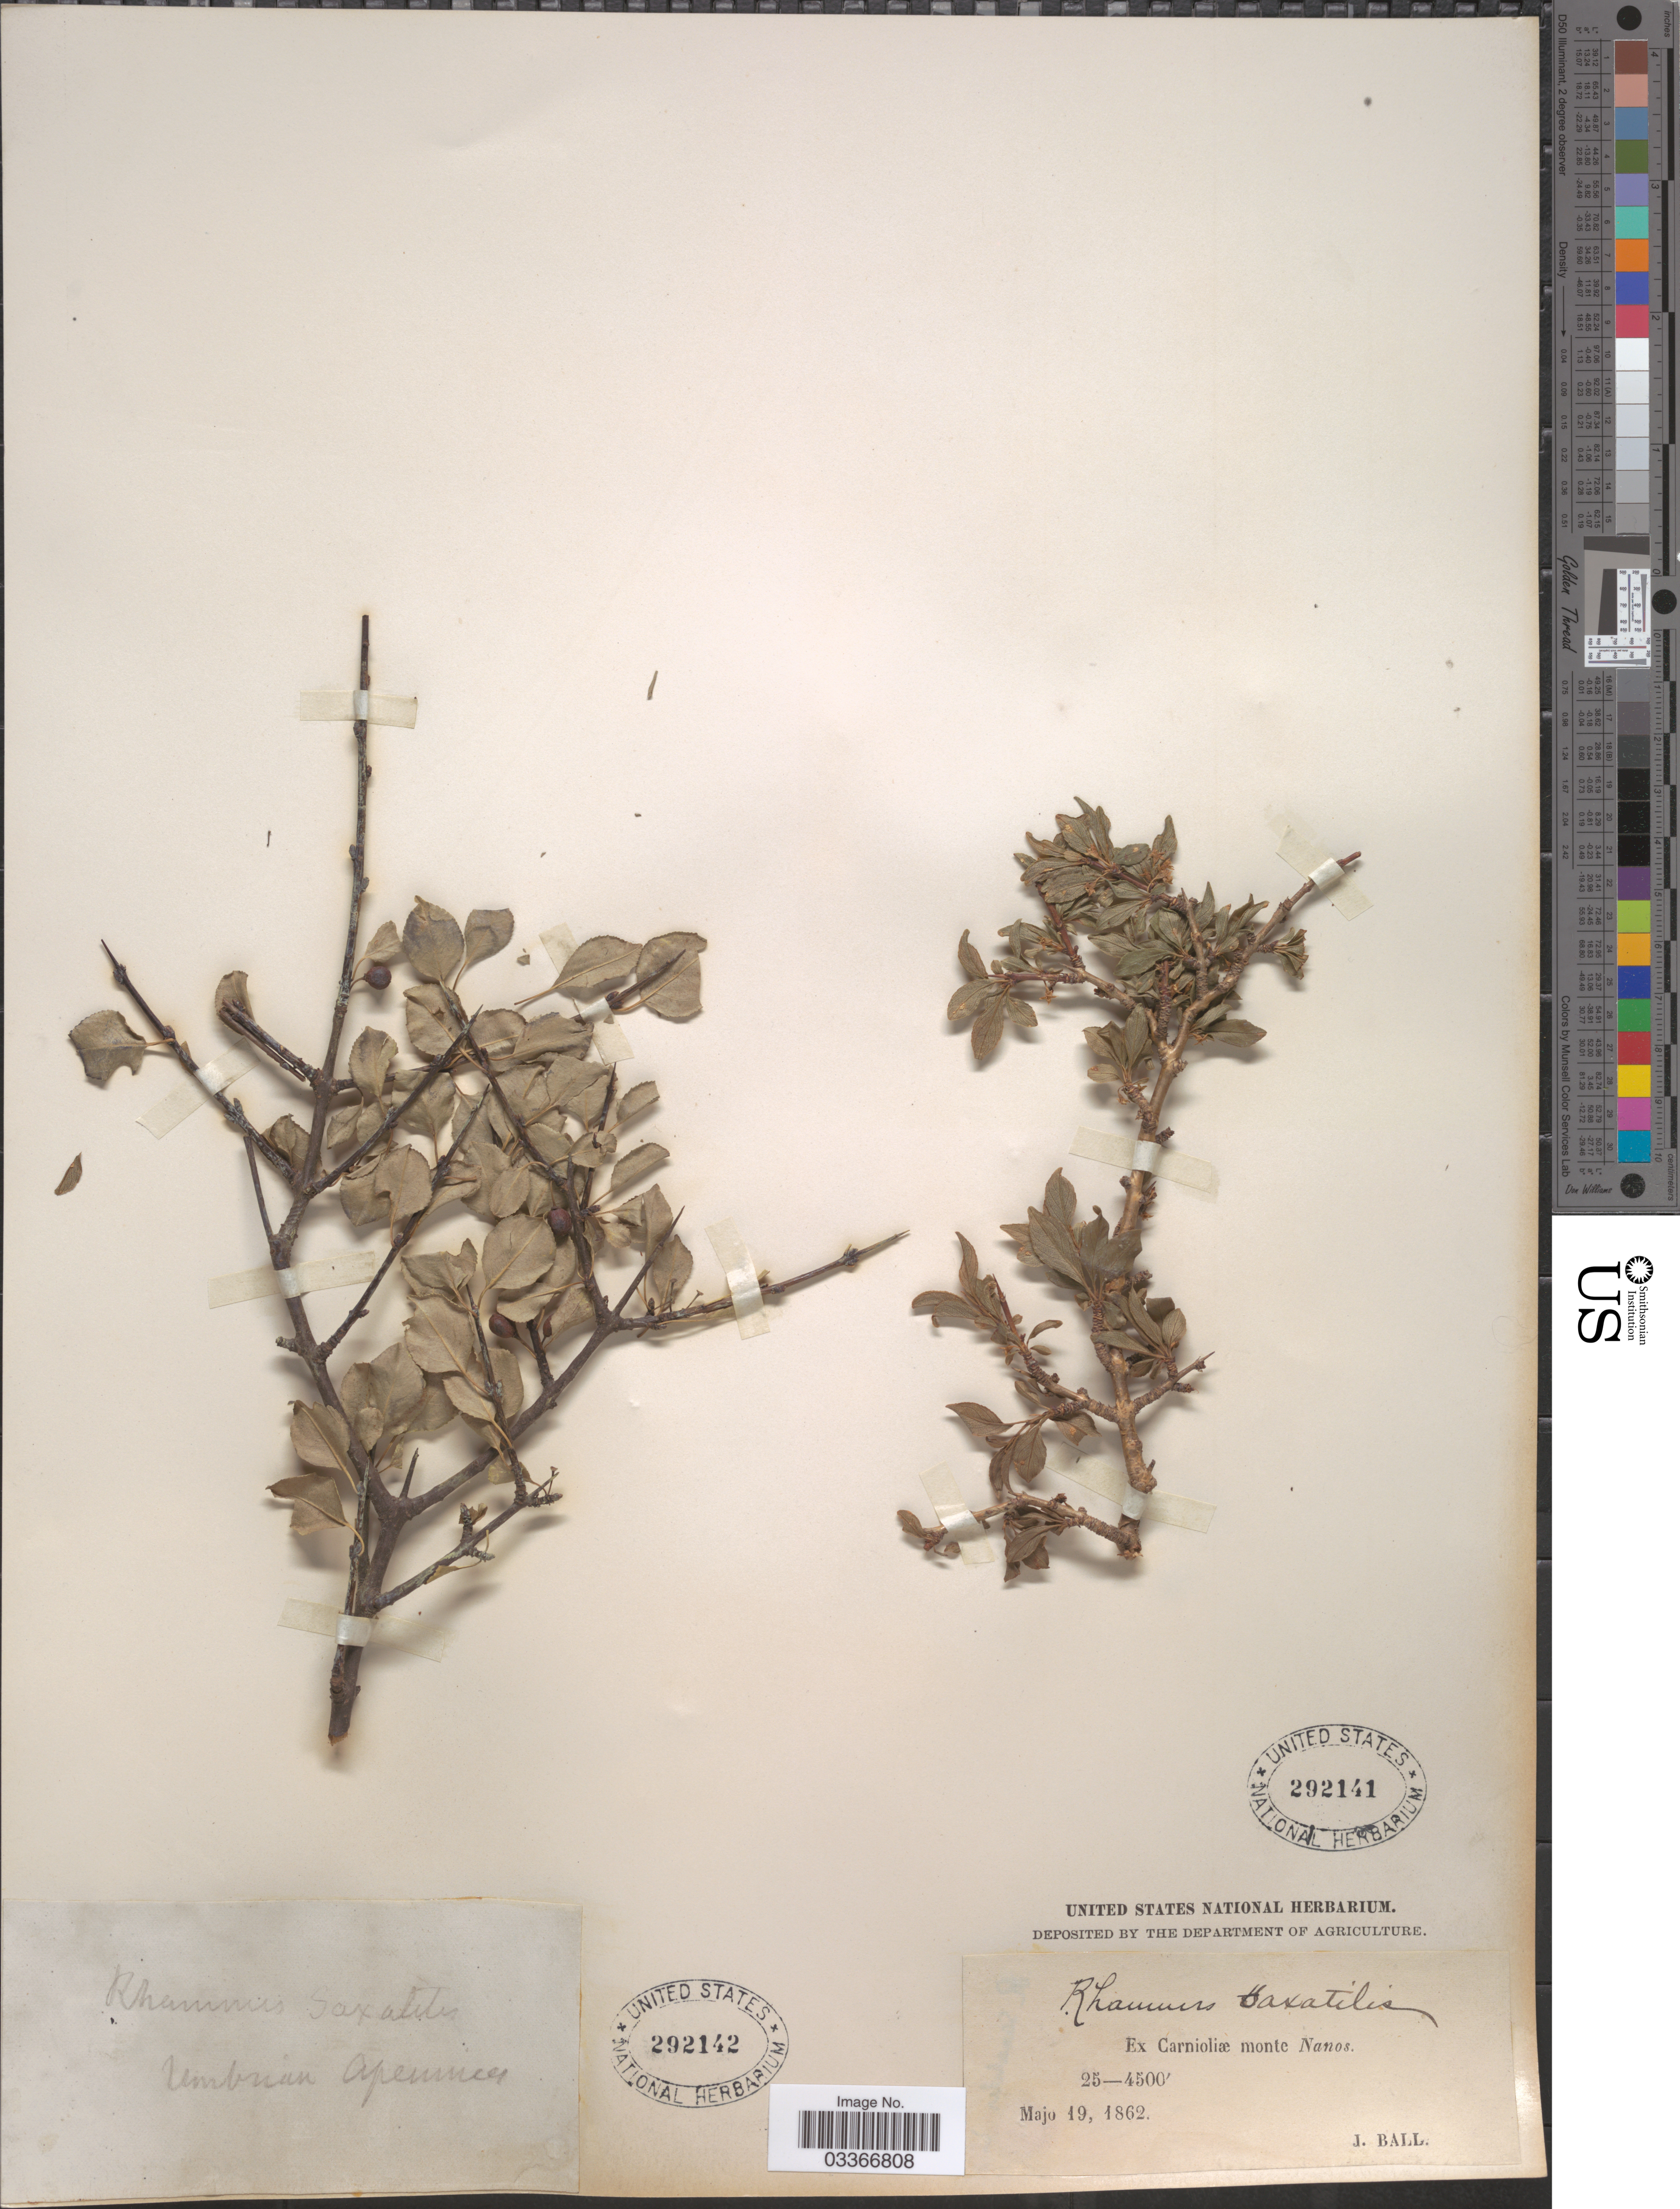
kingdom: Plantae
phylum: Tracheophyta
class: Magnoliopsida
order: Rosales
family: Rhamnaceae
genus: Rhamnus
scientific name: Rhamnus saxatilis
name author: Jacq.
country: Italy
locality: Umbrium Apennines.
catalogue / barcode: US 292142-2